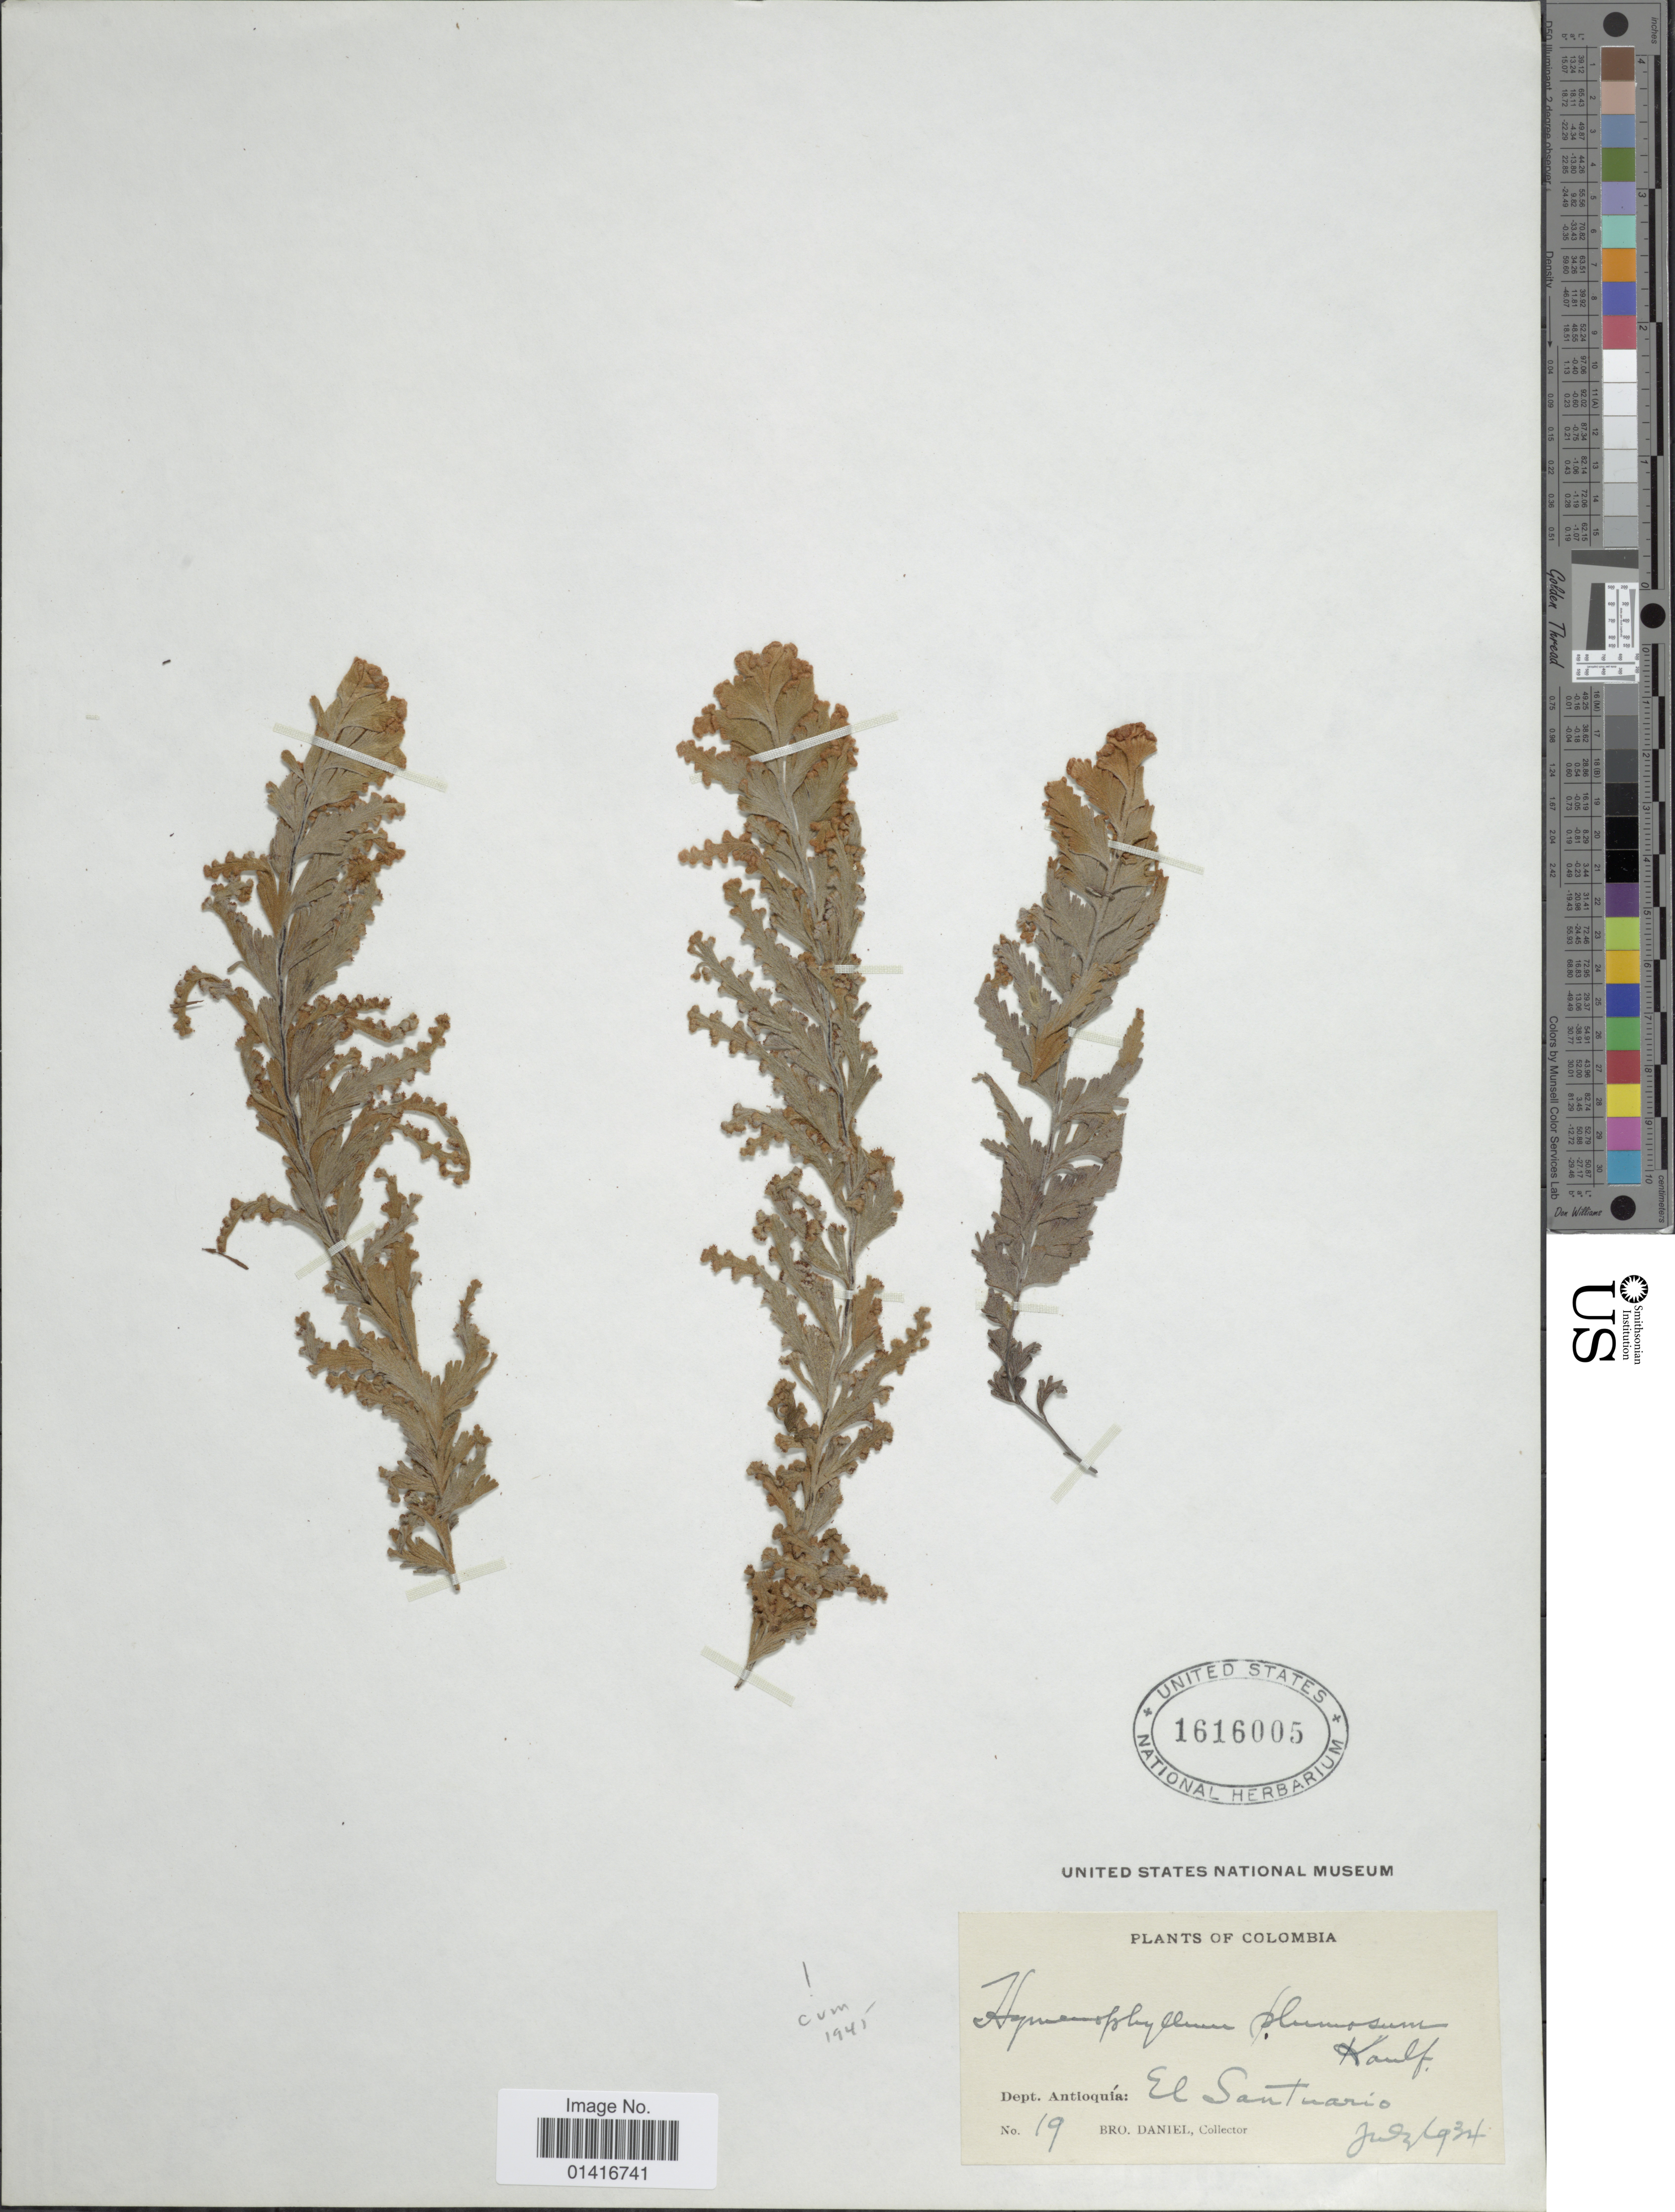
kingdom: Plantae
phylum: Tracheophyta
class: Polypodiopsida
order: Hymenophyllales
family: Hymenophyllaceae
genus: Hymenophyllum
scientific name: Hymenophyllum plumosum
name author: Kaulf.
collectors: Bro. Daniel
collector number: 19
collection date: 1934-07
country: Colombia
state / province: Antioquia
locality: El Santuario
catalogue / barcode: US 1616005